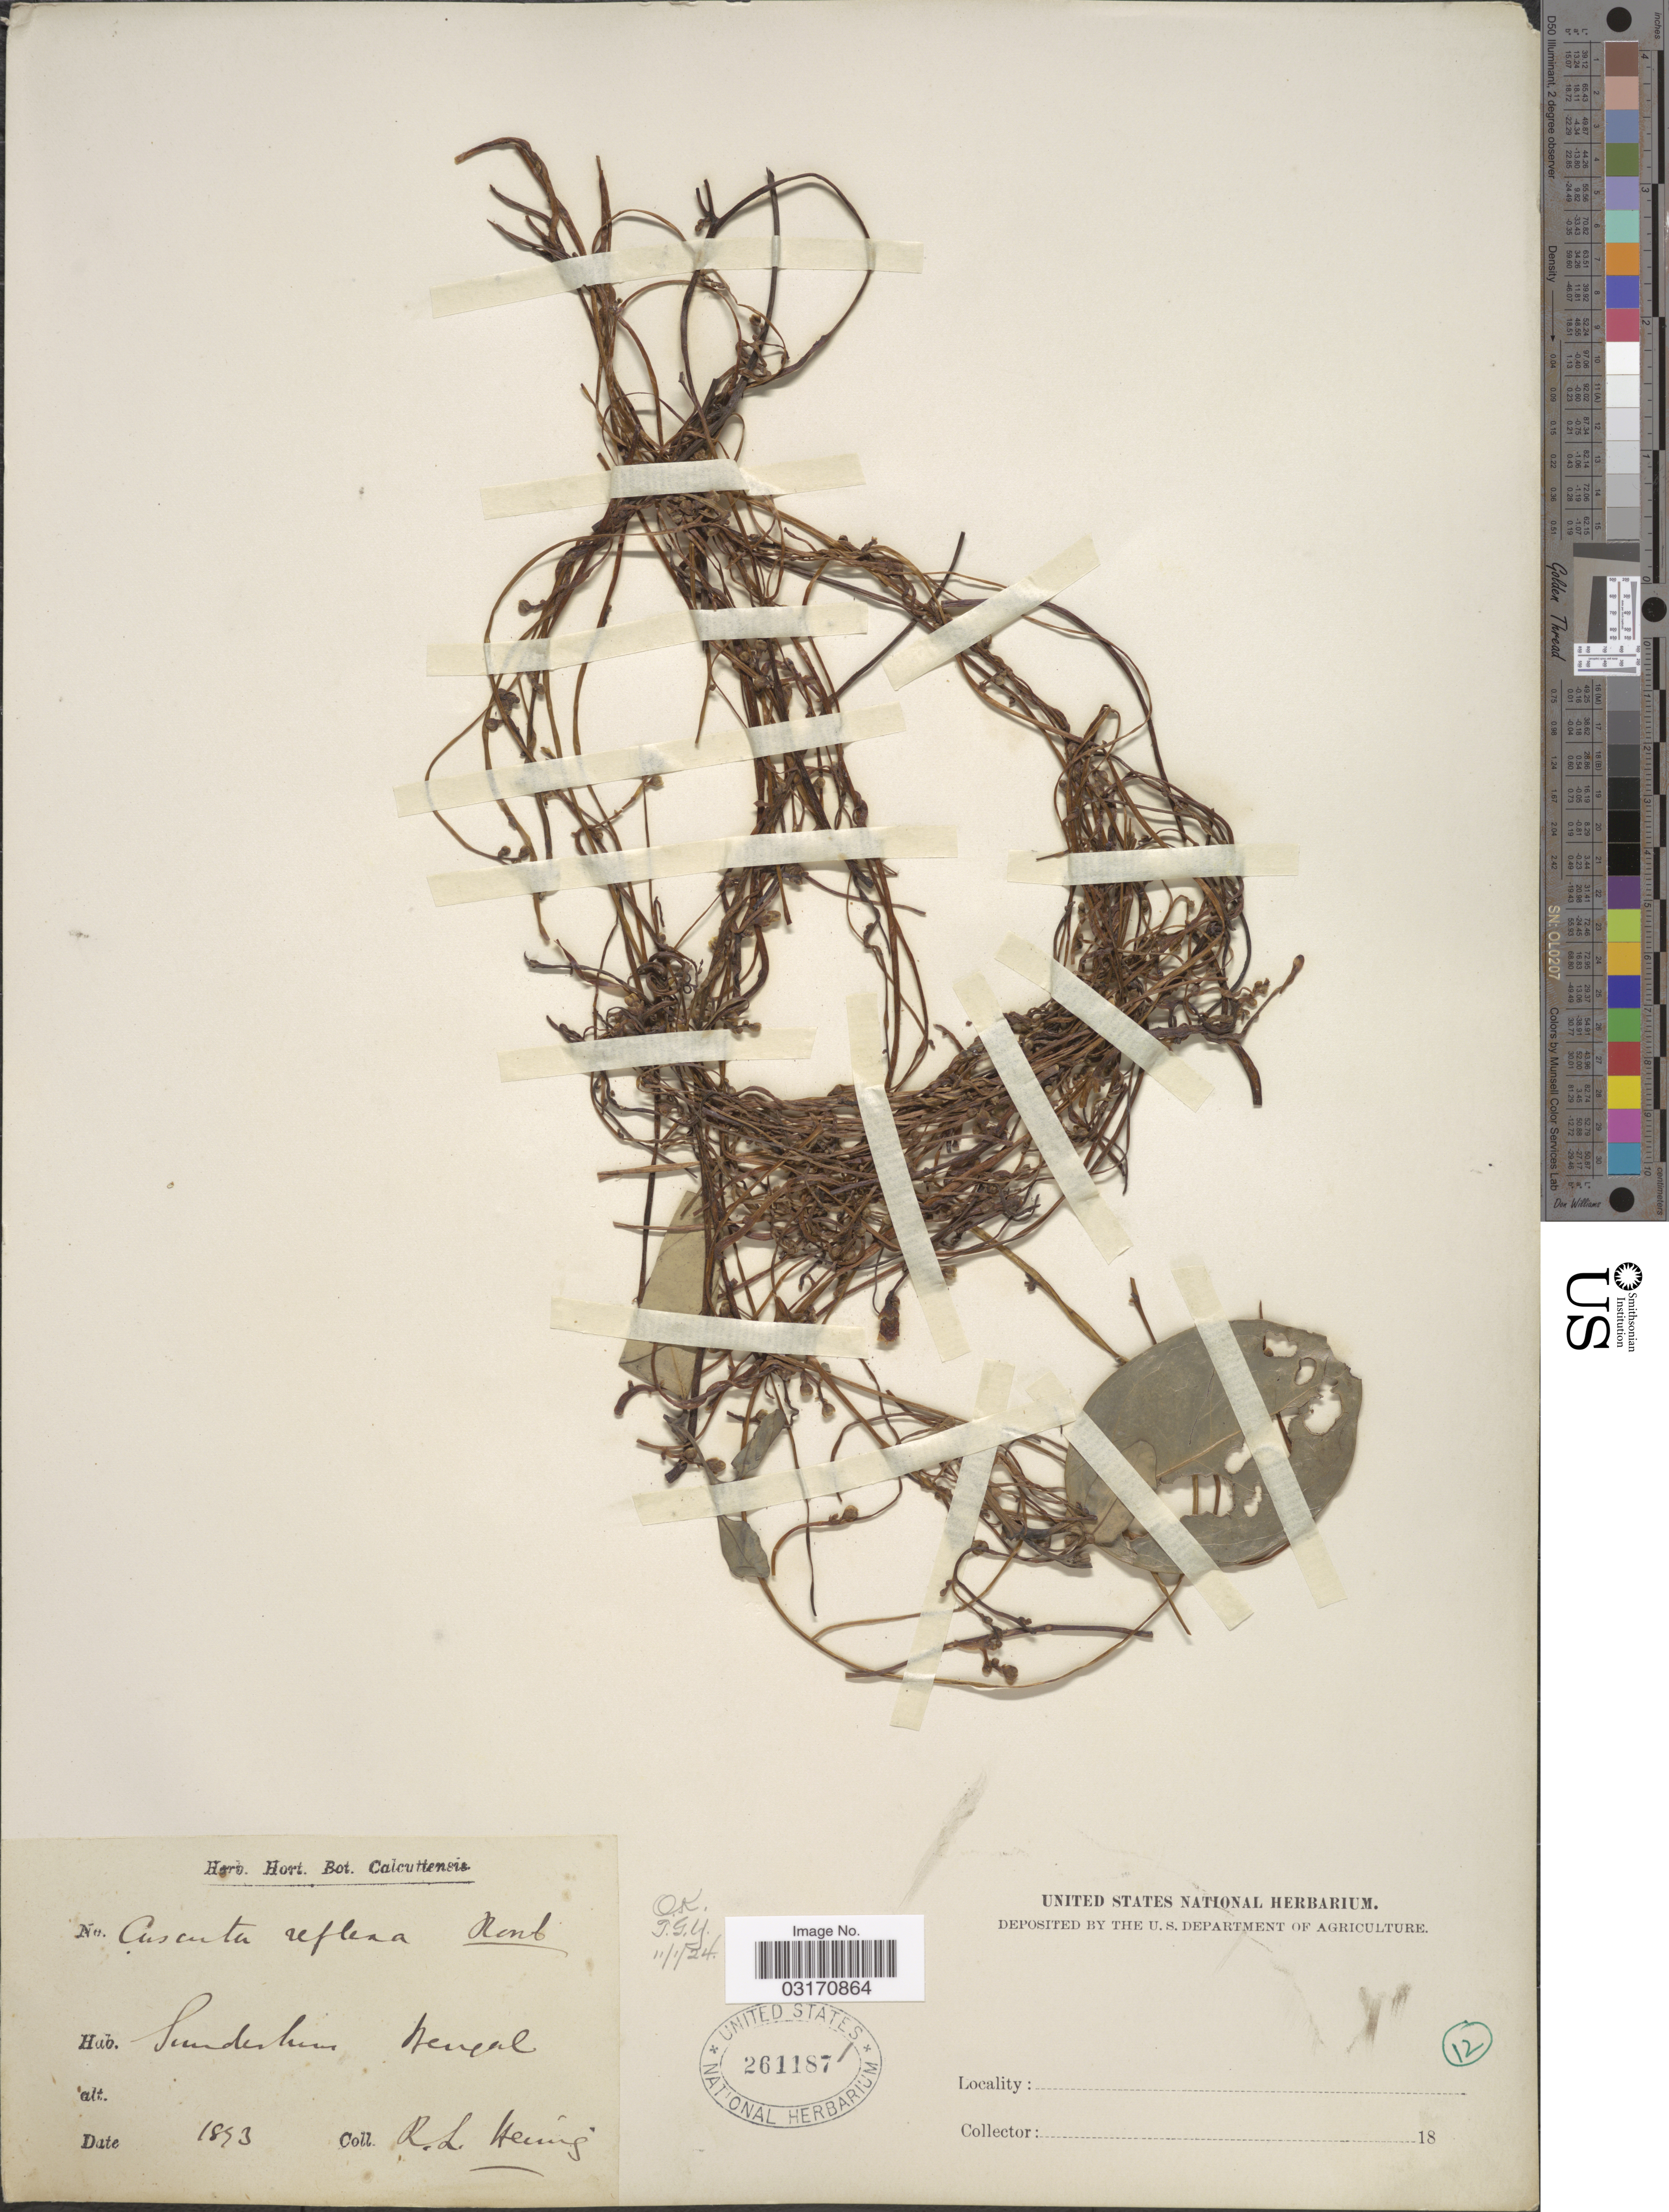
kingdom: Plantae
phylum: Tracheophyta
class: Magnoliopsida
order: Solanales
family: Convolvulaceae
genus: Cuscuta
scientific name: Cuscuta reflexa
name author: Roxb.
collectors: R. Heinig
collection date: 1893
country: India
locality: Sunderbans-Bengal.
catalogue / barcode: US 261187